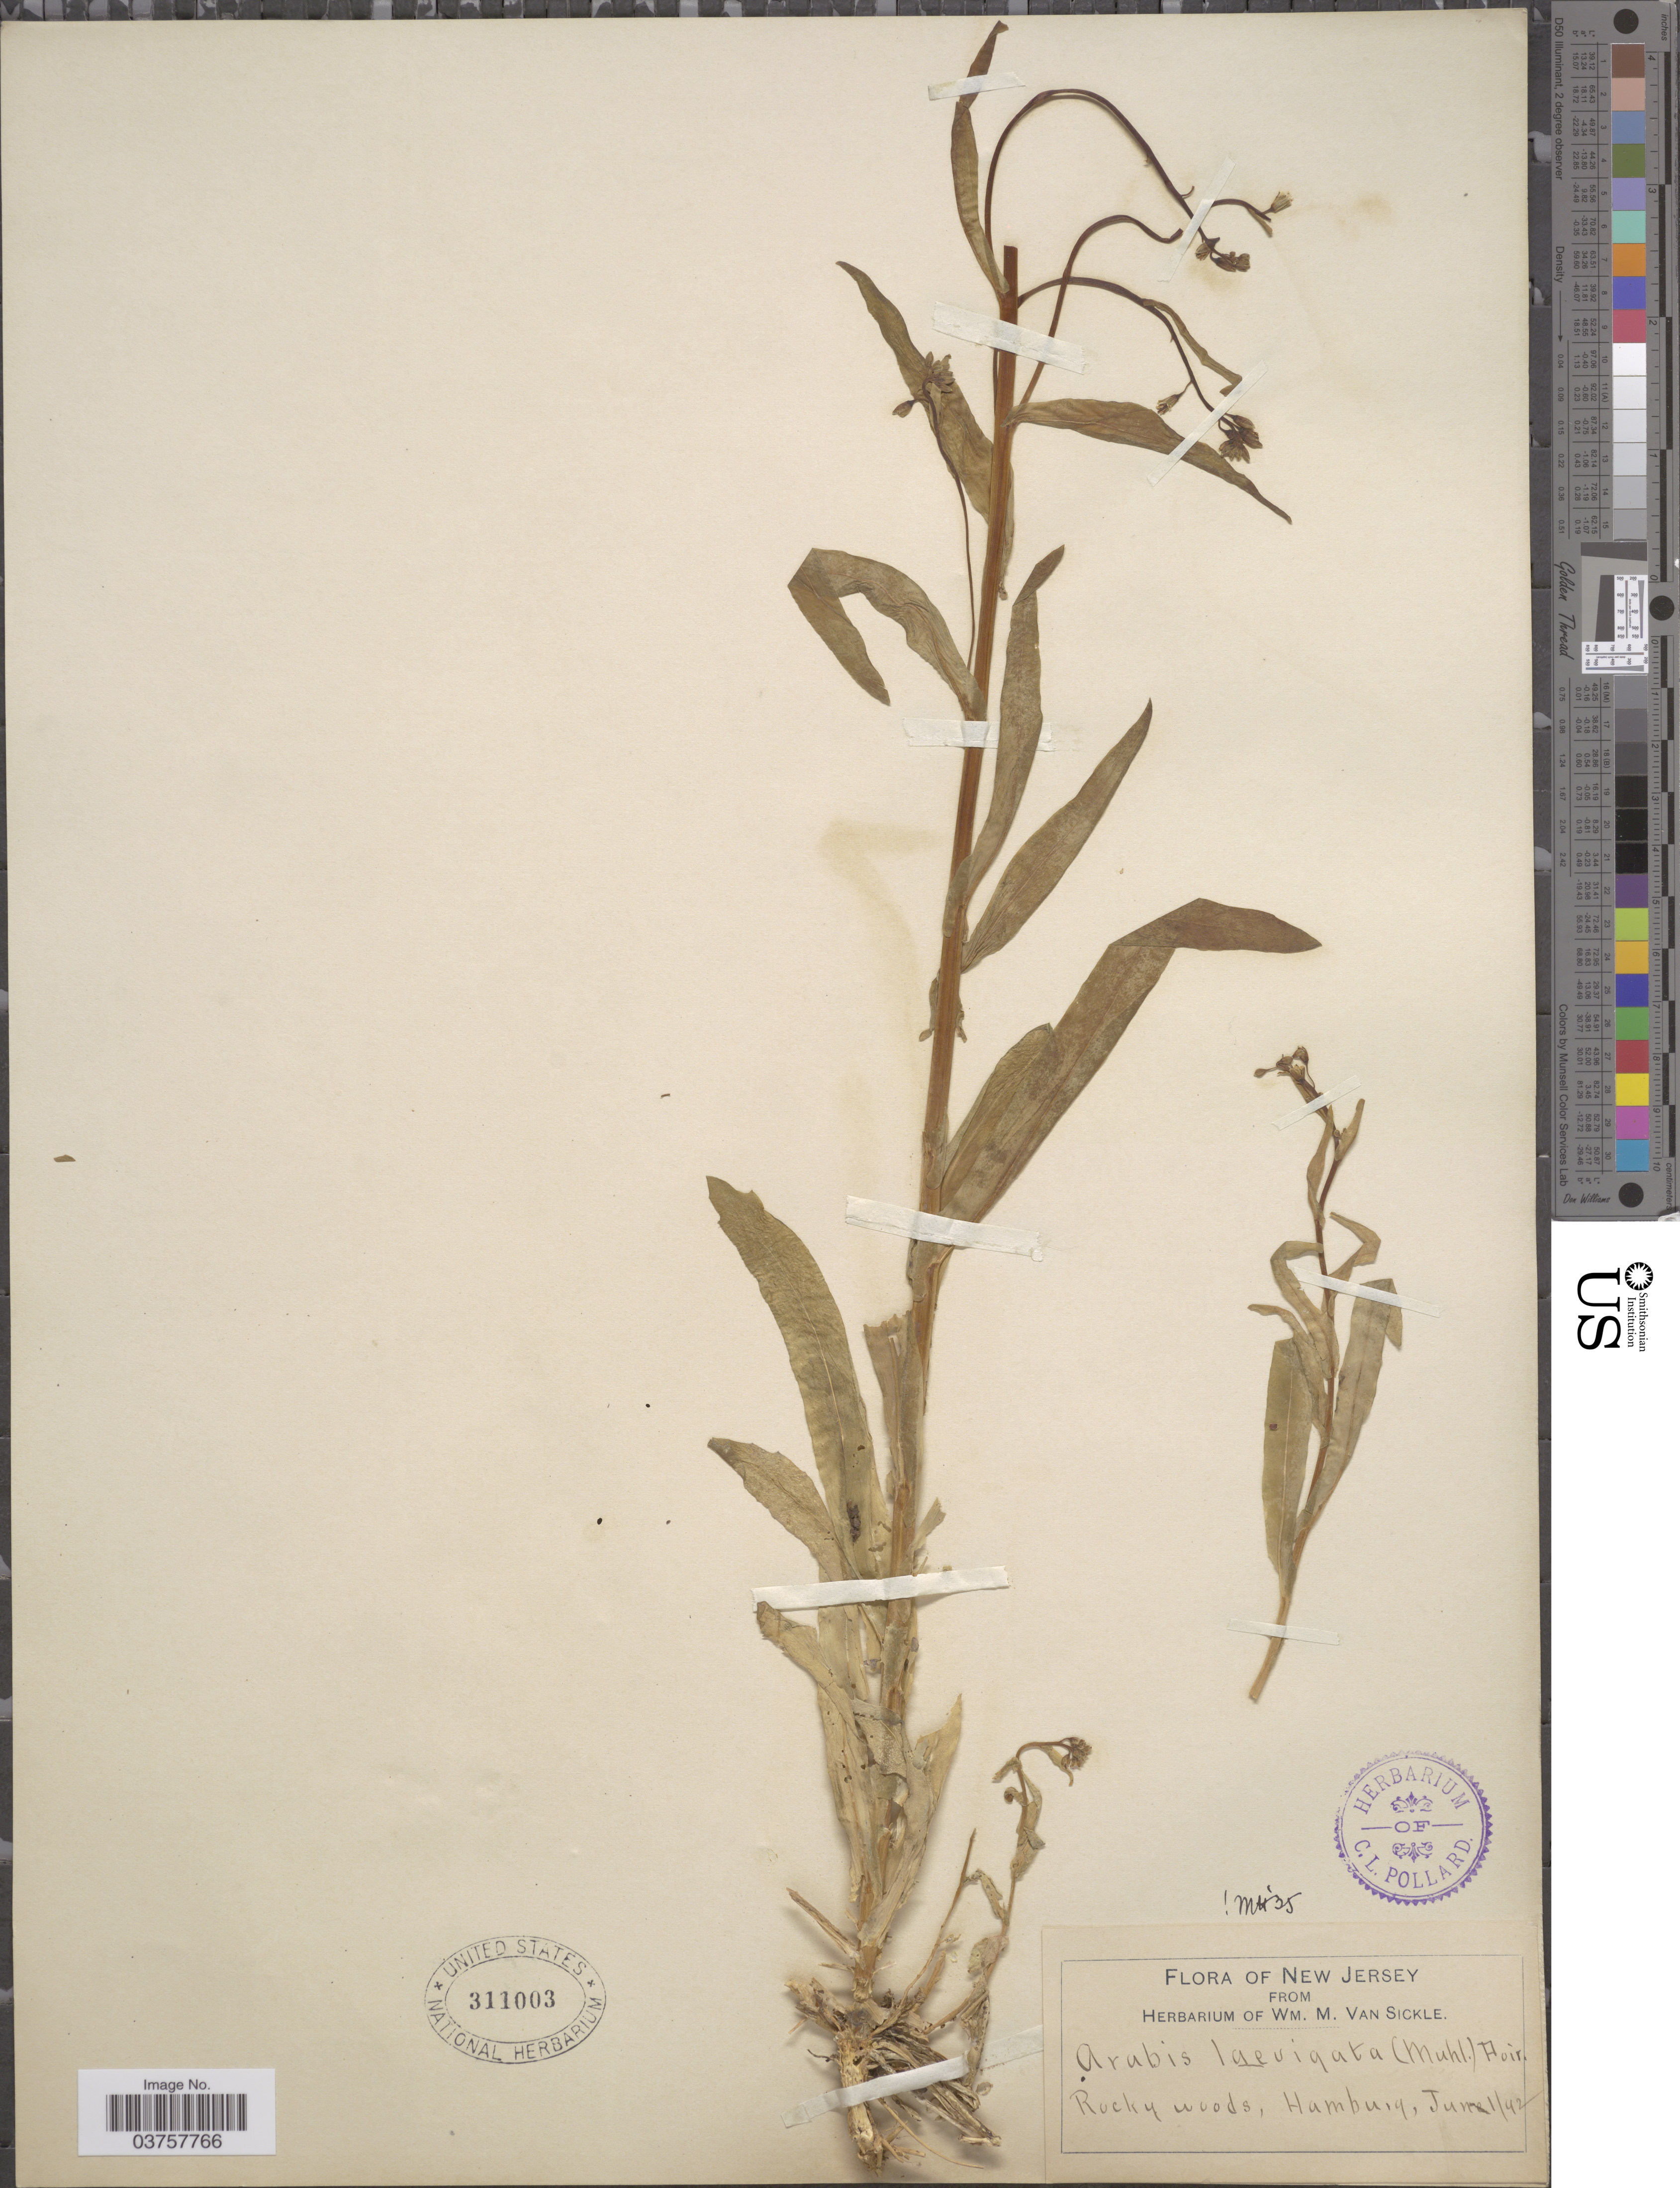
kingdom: Plantae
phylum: Tracheophyta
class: Magnoliopsida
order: Brassicales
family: Brassicaceae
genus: Arabis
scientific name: Arabis laevigata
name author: (Muhl. ex Willd.) Poir.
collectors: ex herb. Wm. M. Van Sickle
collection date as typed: Transcribed d/m/y: 1/6/42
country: United States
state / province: New Jersey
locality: Rocky woods, Hamburg.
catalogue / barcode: US 311003